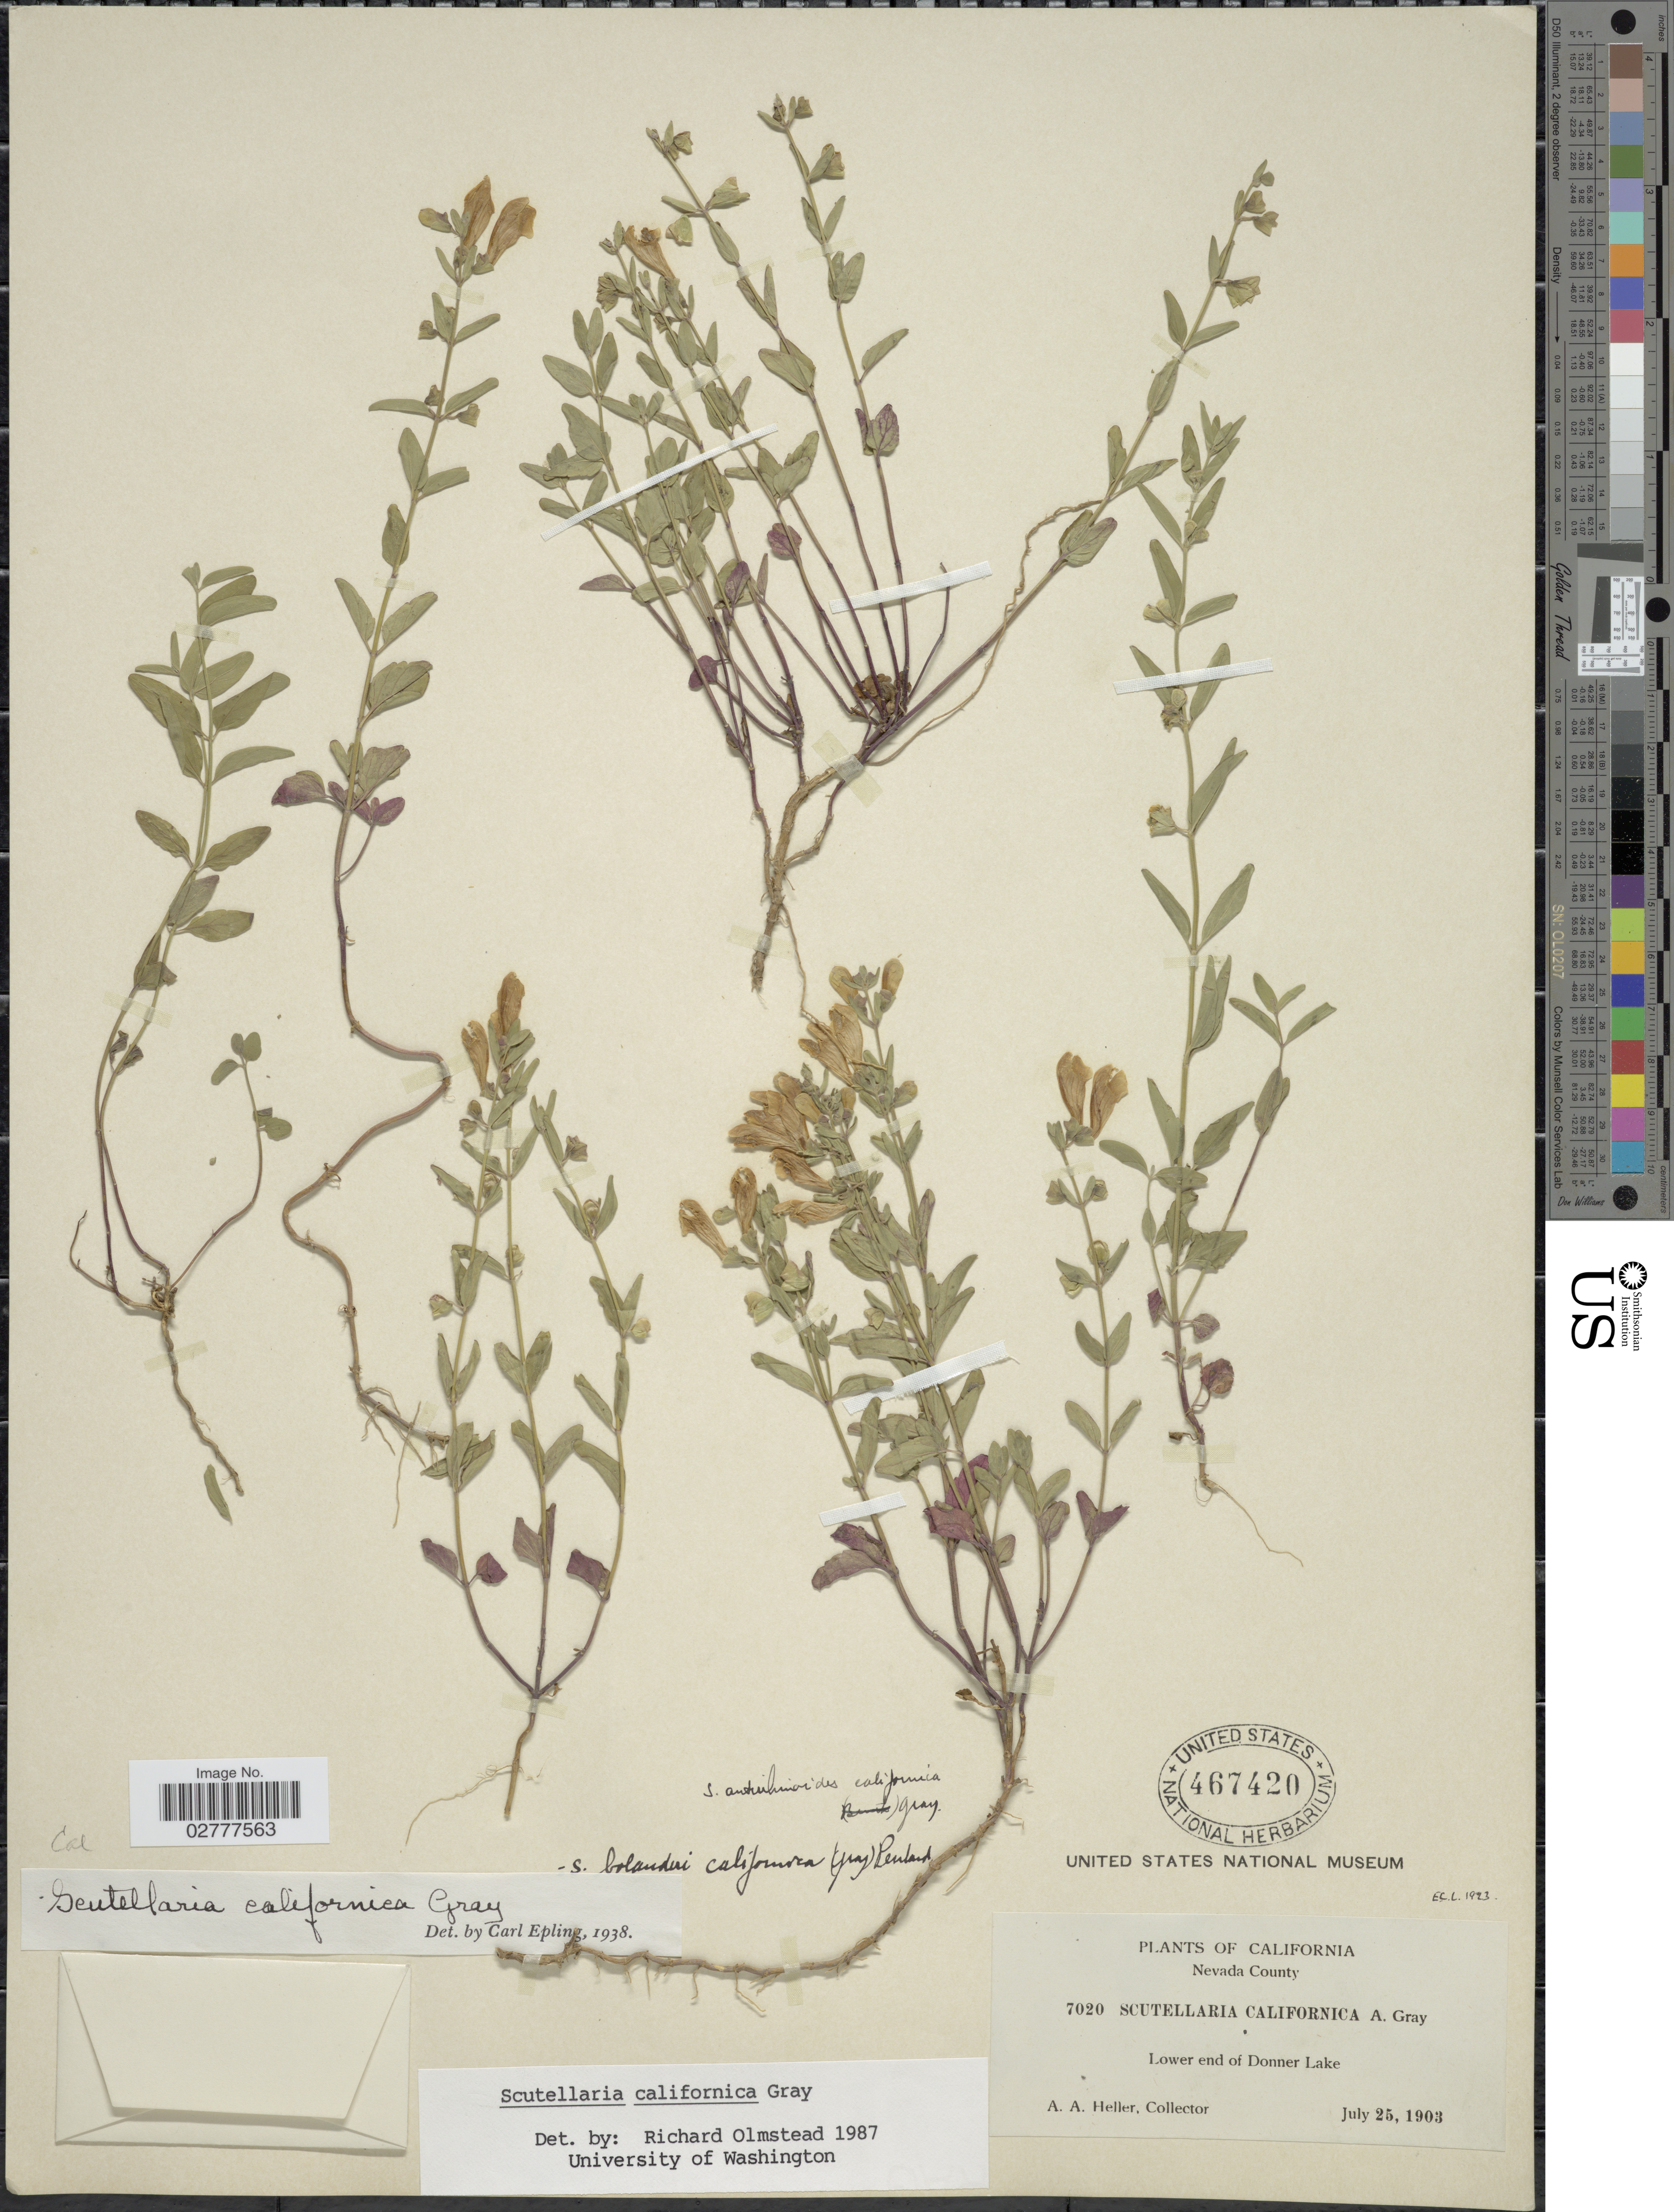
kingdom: Plantae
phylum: Tracheophyta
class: Magnoliopsida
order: Lamiales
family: Lamiaceae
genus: Scutellaria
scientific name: Scutellaria californica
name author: A. Gray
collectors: A. A. Heller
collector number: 7020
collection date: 1903-07-25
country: United States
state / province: California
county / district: Nevada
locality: Nevada County, Lower end of Donner Lake.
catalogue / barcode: US 467420